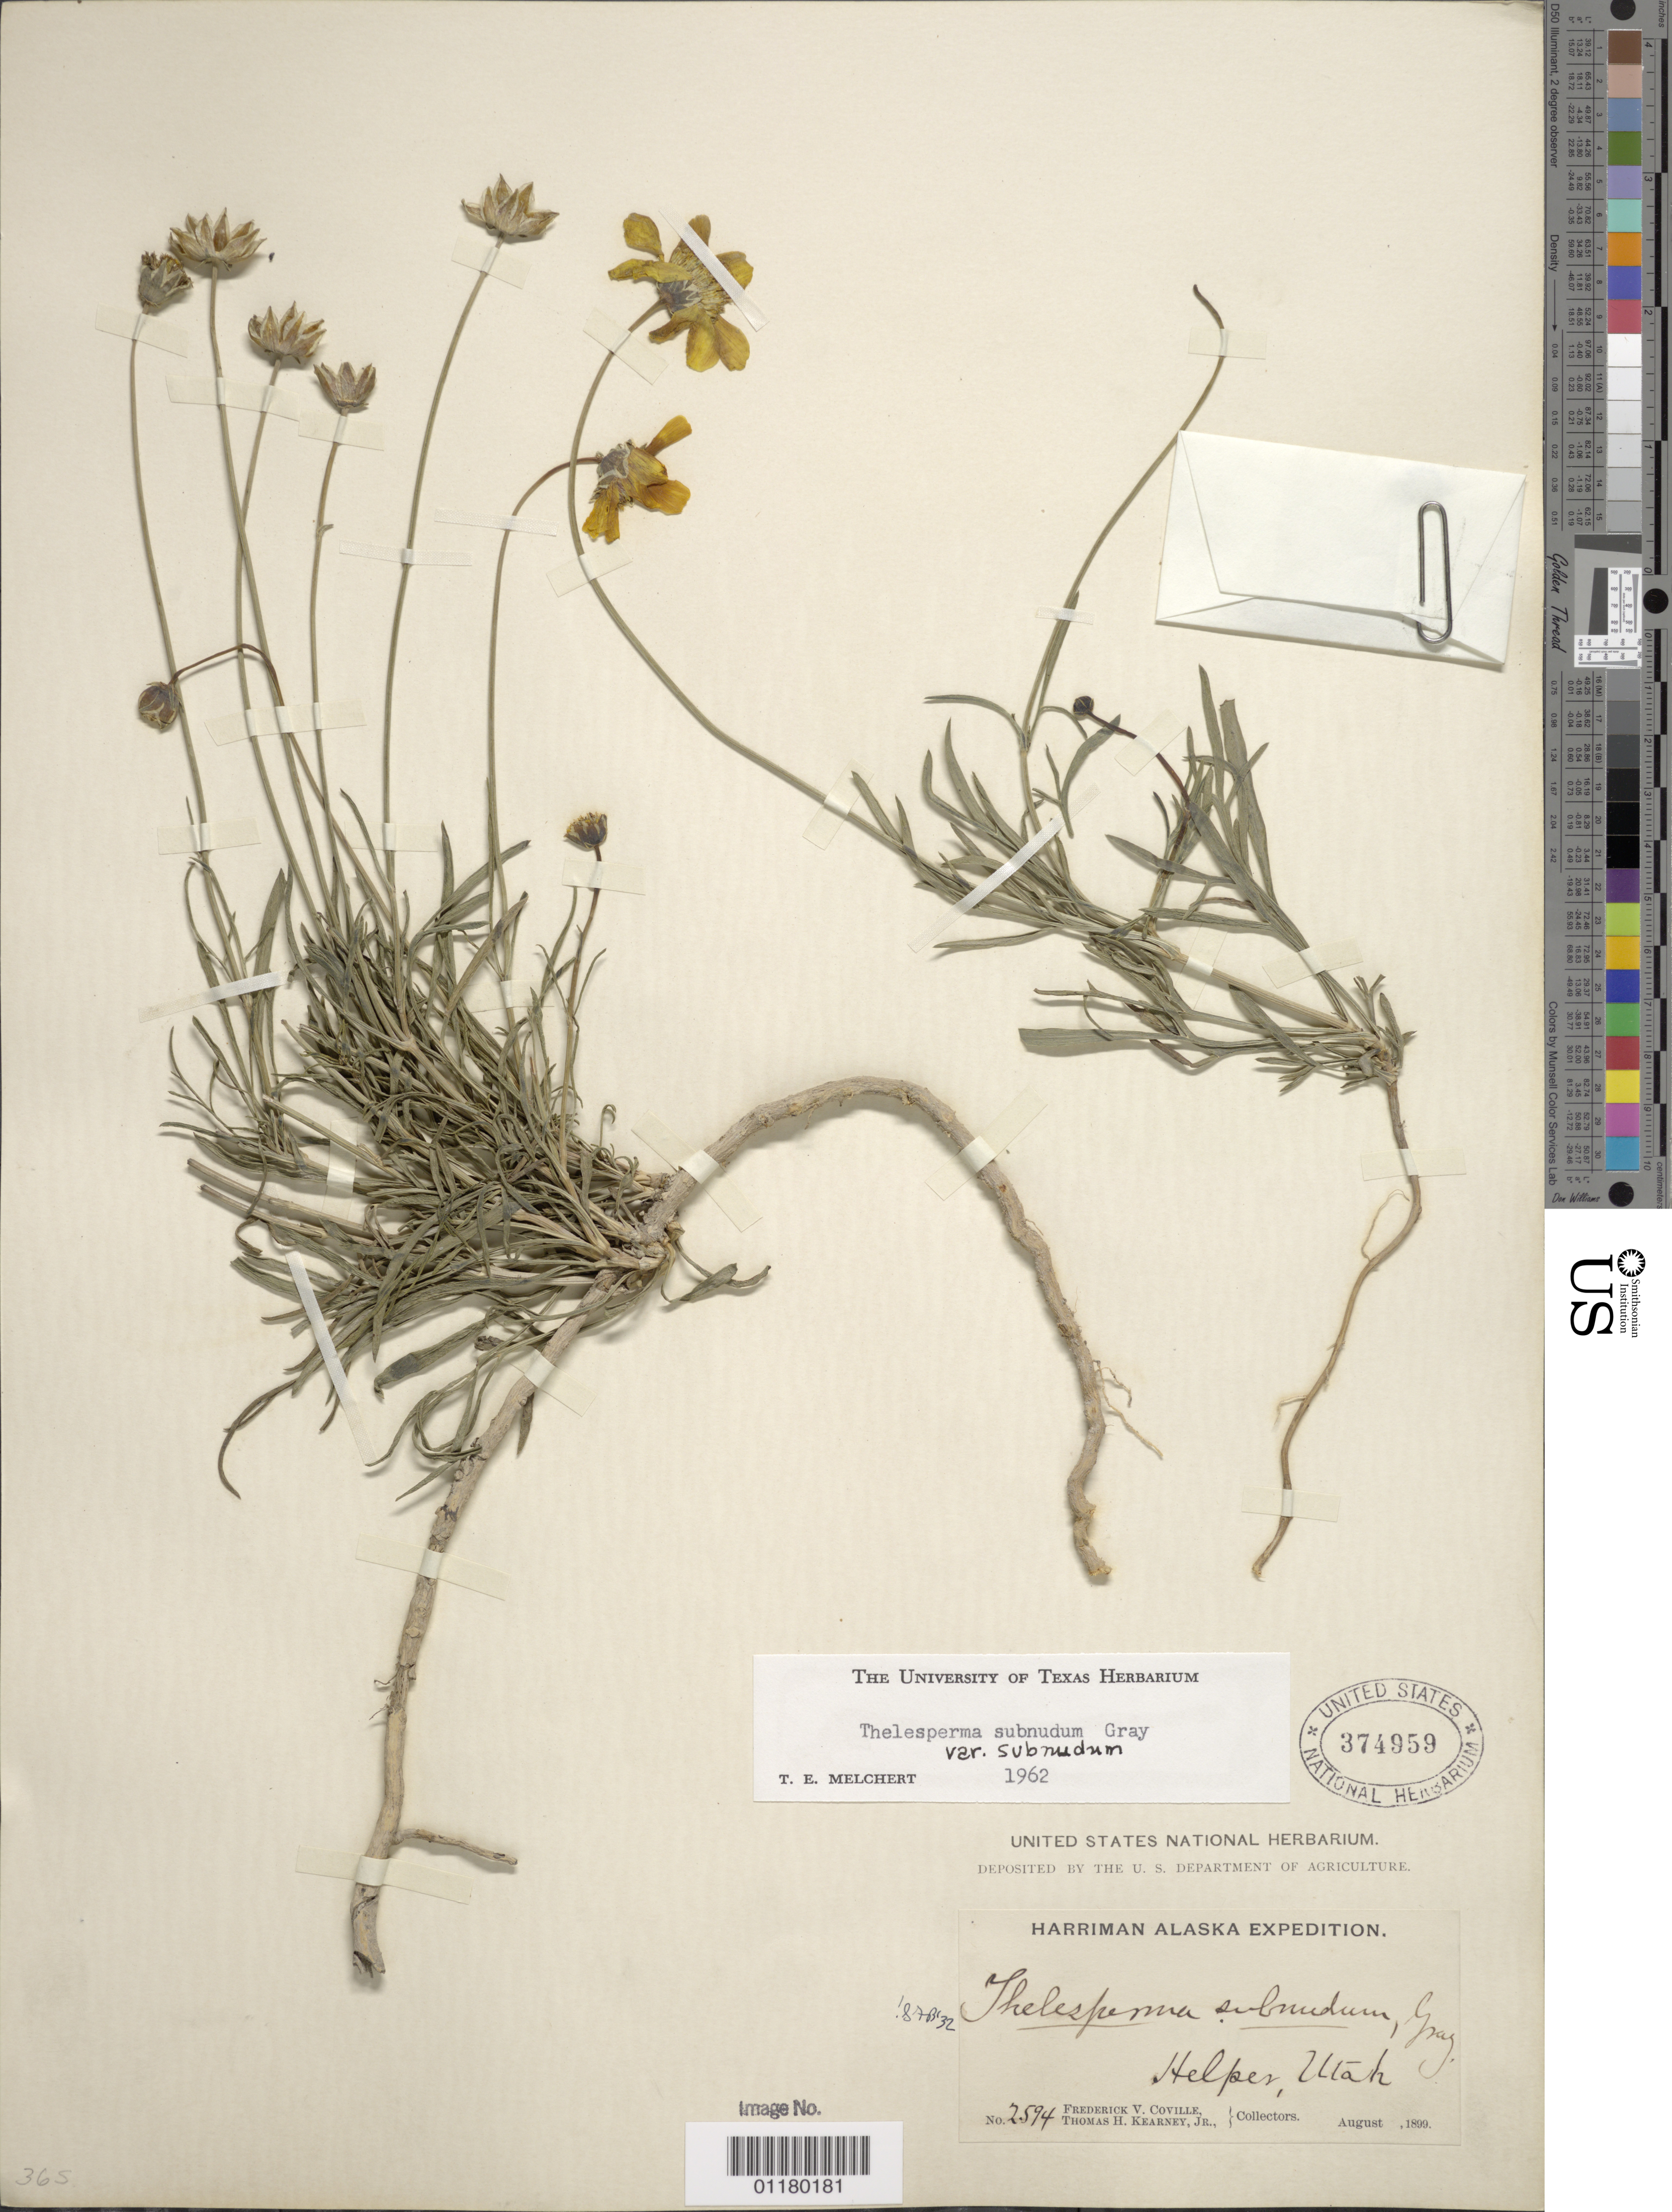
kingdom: Plantae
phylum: Tracheophyta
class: Magnoliopsida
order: Asterales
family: Asteraceae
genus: Thelesperma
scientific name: Thelesperma subnudum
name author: A. Gray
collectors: F. V. Coville & T. H. Kearney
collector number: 2594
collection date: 1899-08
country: United States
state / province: Utah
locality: Helper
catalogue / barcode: US 374959